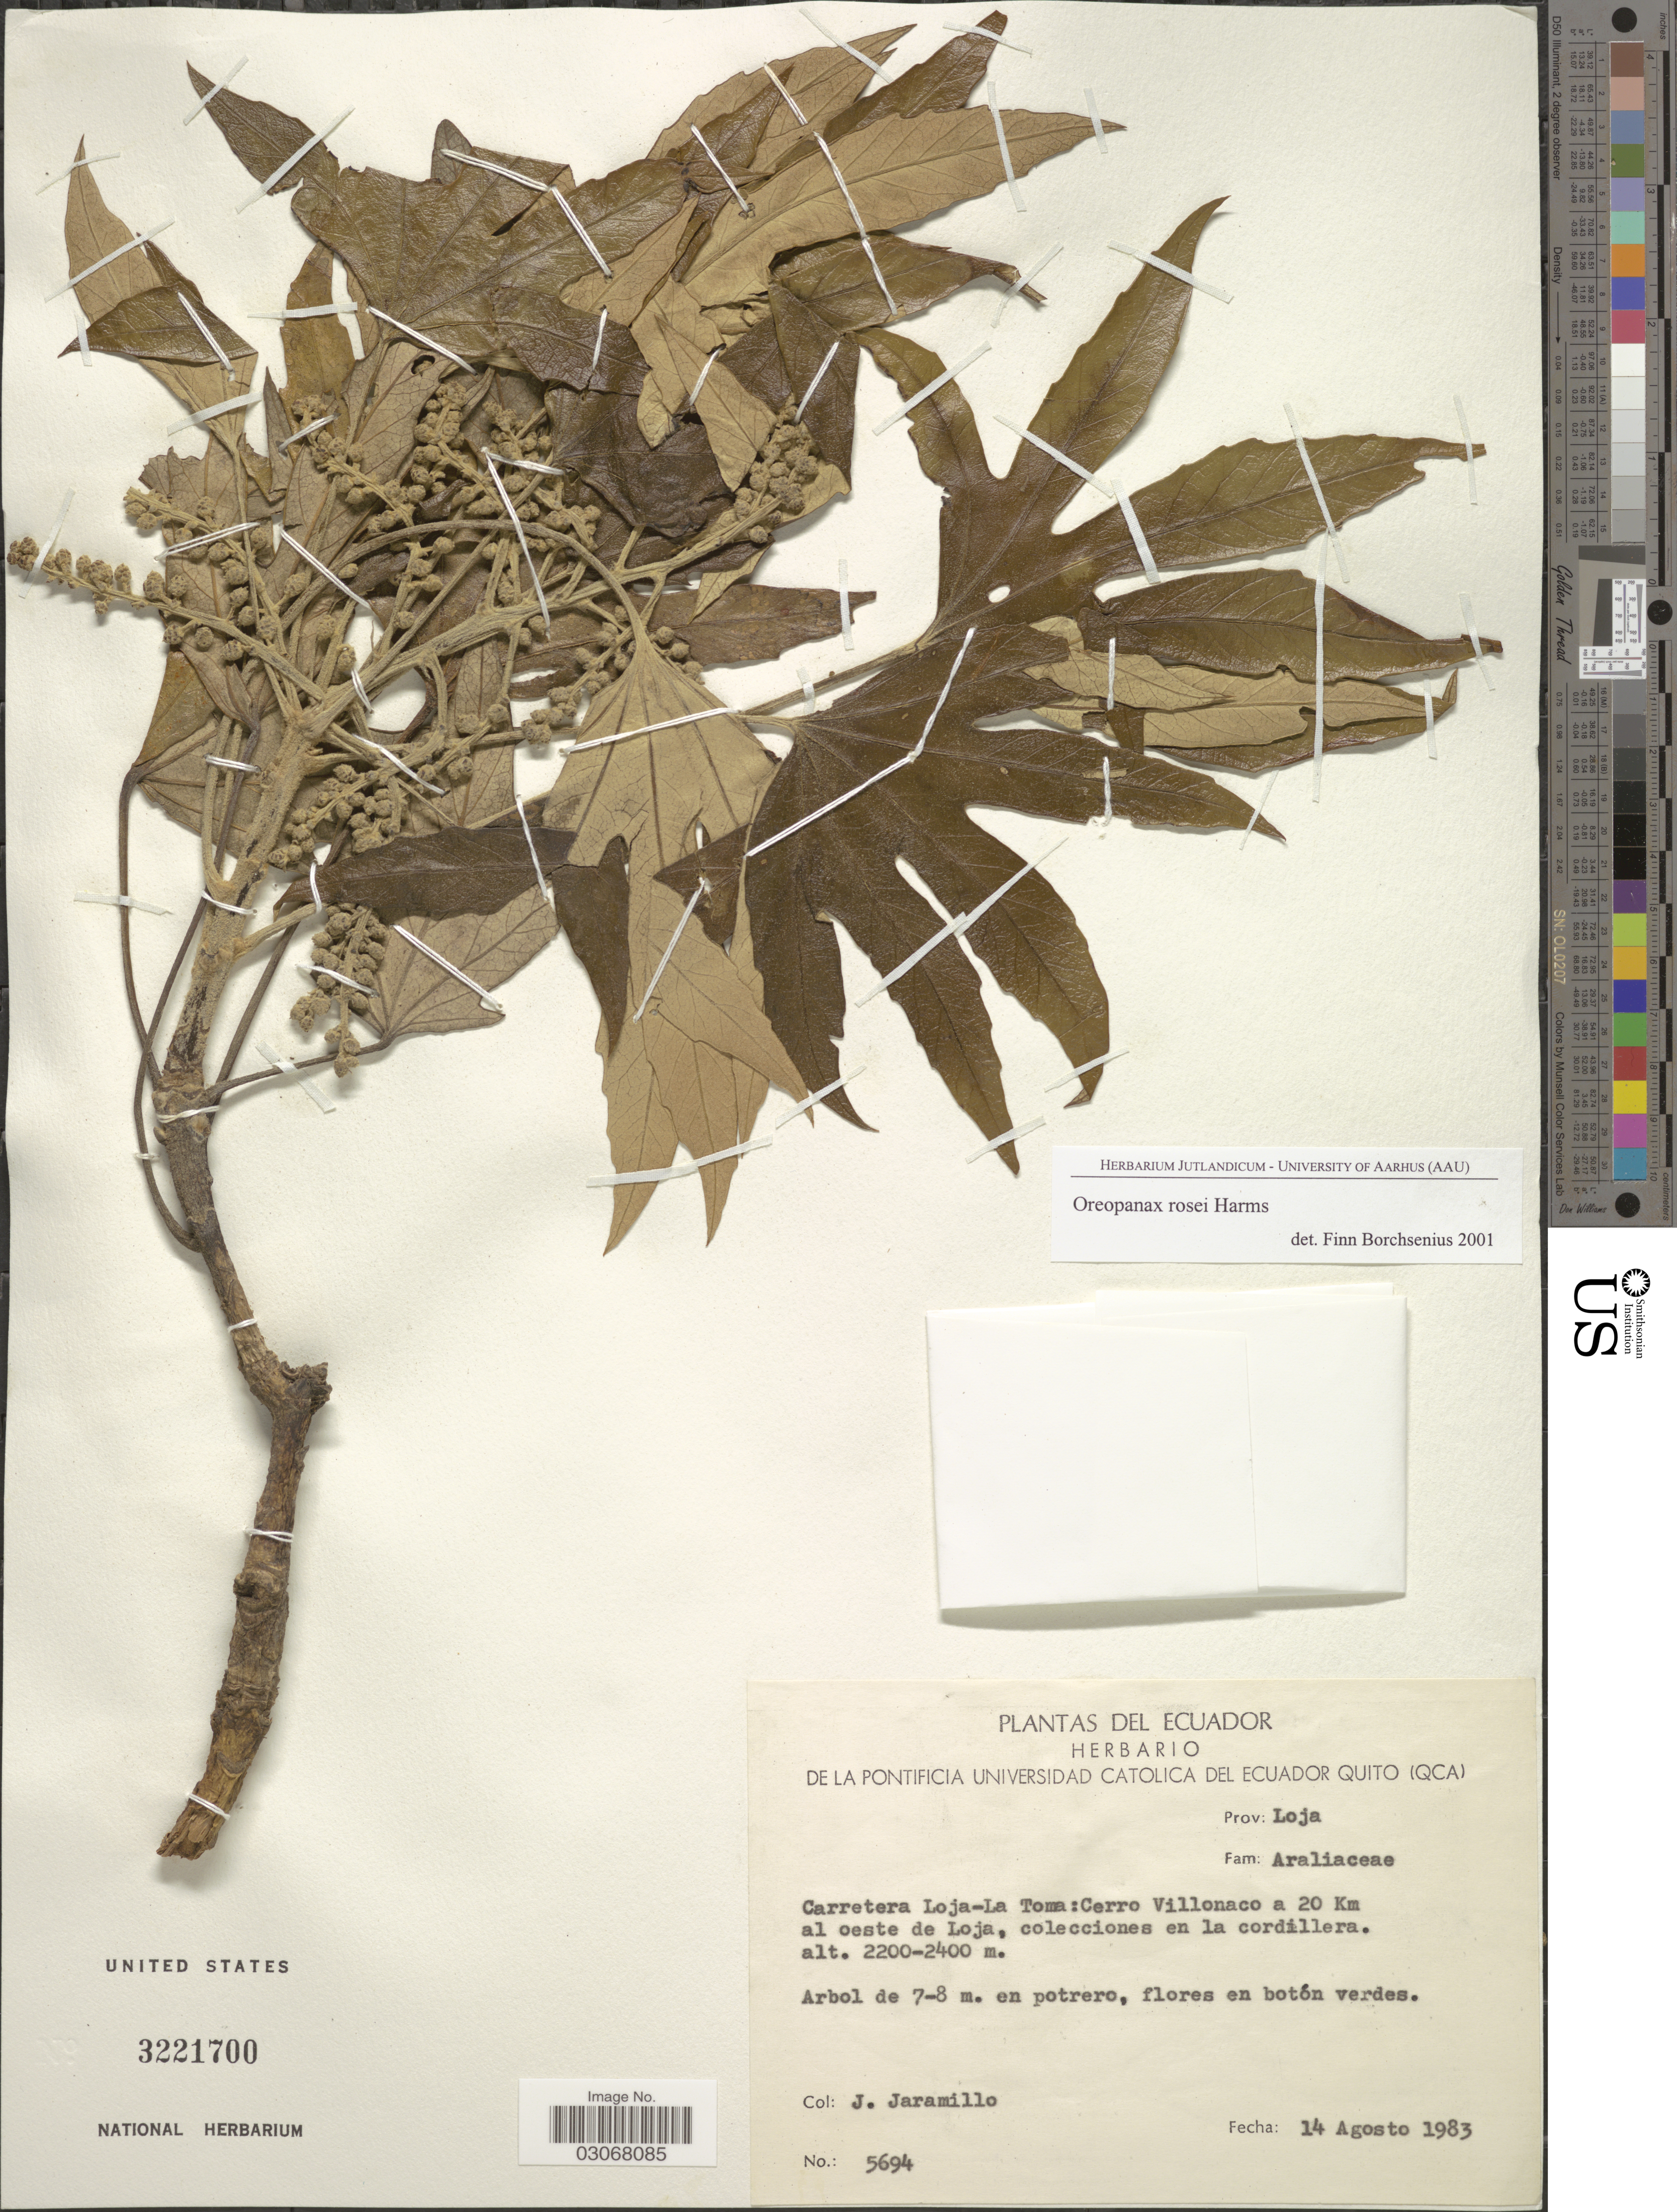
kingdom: Plantae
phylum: Tracheophyta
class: Magnoliopsida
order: Apiales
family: Araliaceae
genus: Oreopanax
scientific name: Oreopanax rosei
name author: Harms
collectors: J. Jaramillo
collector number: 5694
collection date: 1983-08-14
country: Ecuador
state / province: Loja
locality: Prov: Loja. Carretera Loja-La Toma: Cerro Villonaco a 20 Km al oeste de Loja, colecciones en la cordillera.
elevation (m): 2200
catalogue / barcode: US 3221700